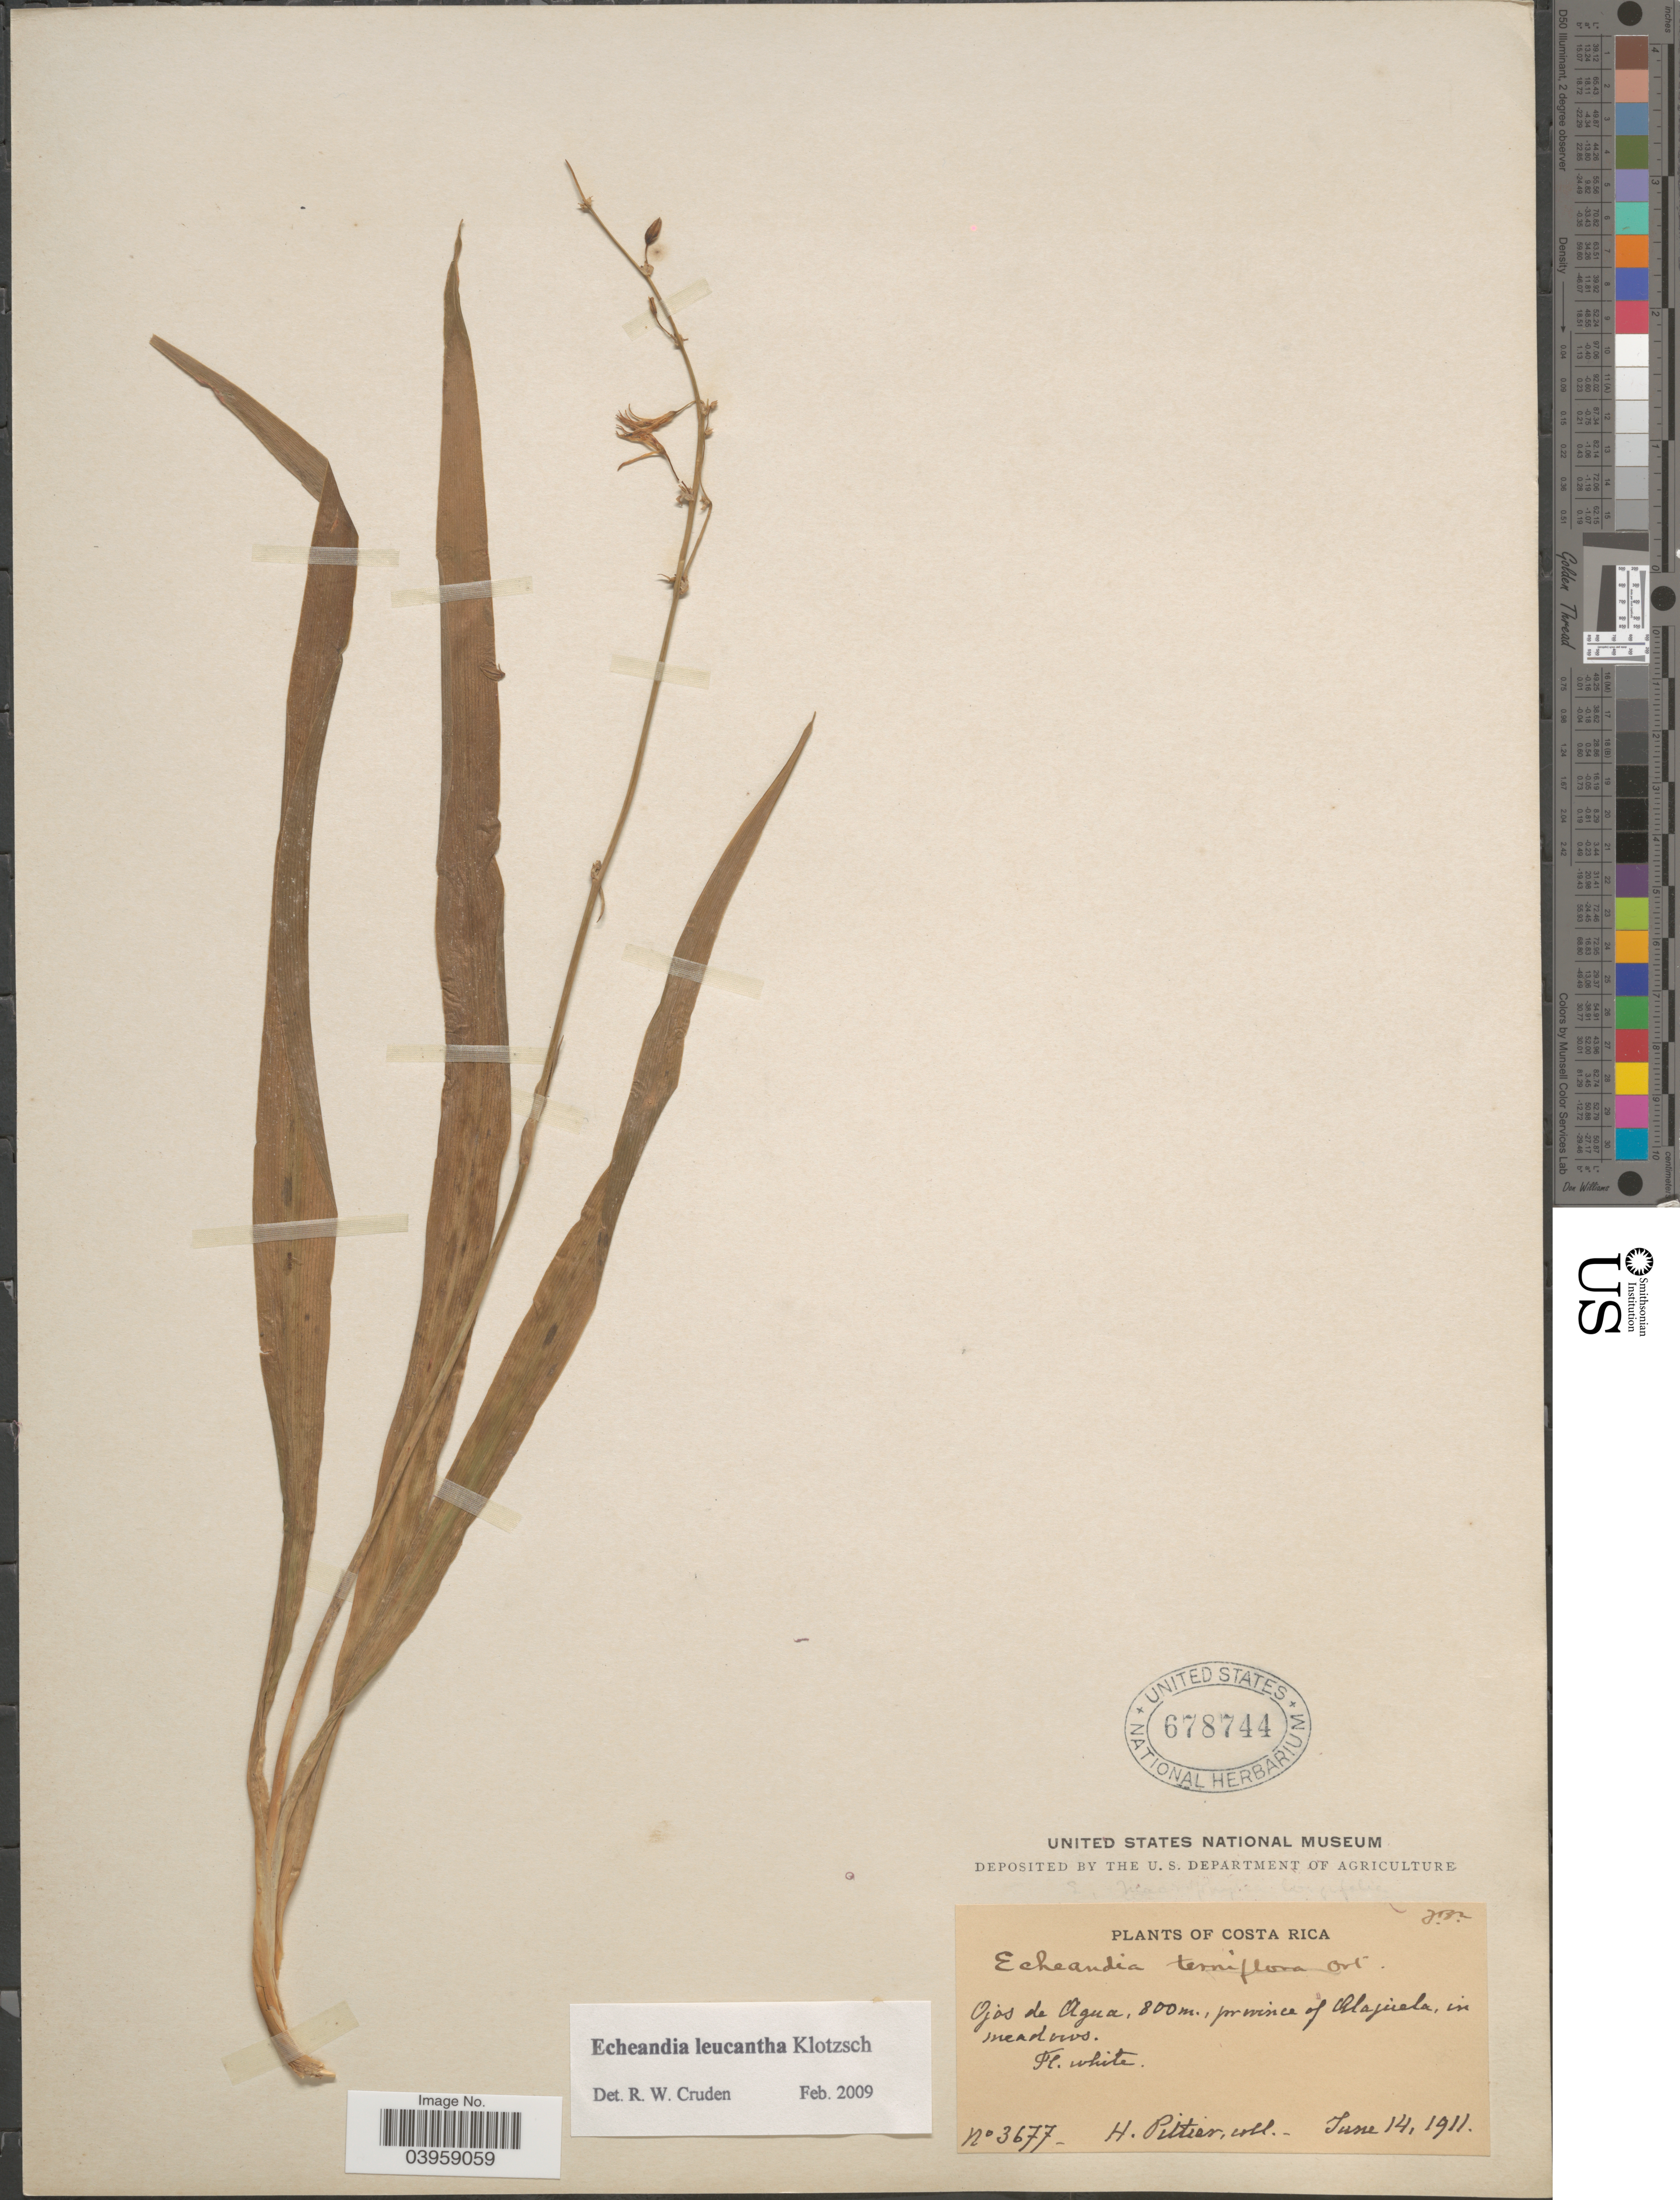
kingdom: Plantae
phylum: Tracheophyta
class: Liliopsida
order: Asparagales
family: Asparagaceae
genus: Echeandia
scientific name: Echeandia leucantha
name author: Klotzsch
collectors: H. F. Pittier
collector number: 3677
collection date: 1911-06-14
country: Costa Rica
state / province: Alajuela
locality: Ojos de Agua.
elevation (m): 800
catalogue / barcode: US 678744